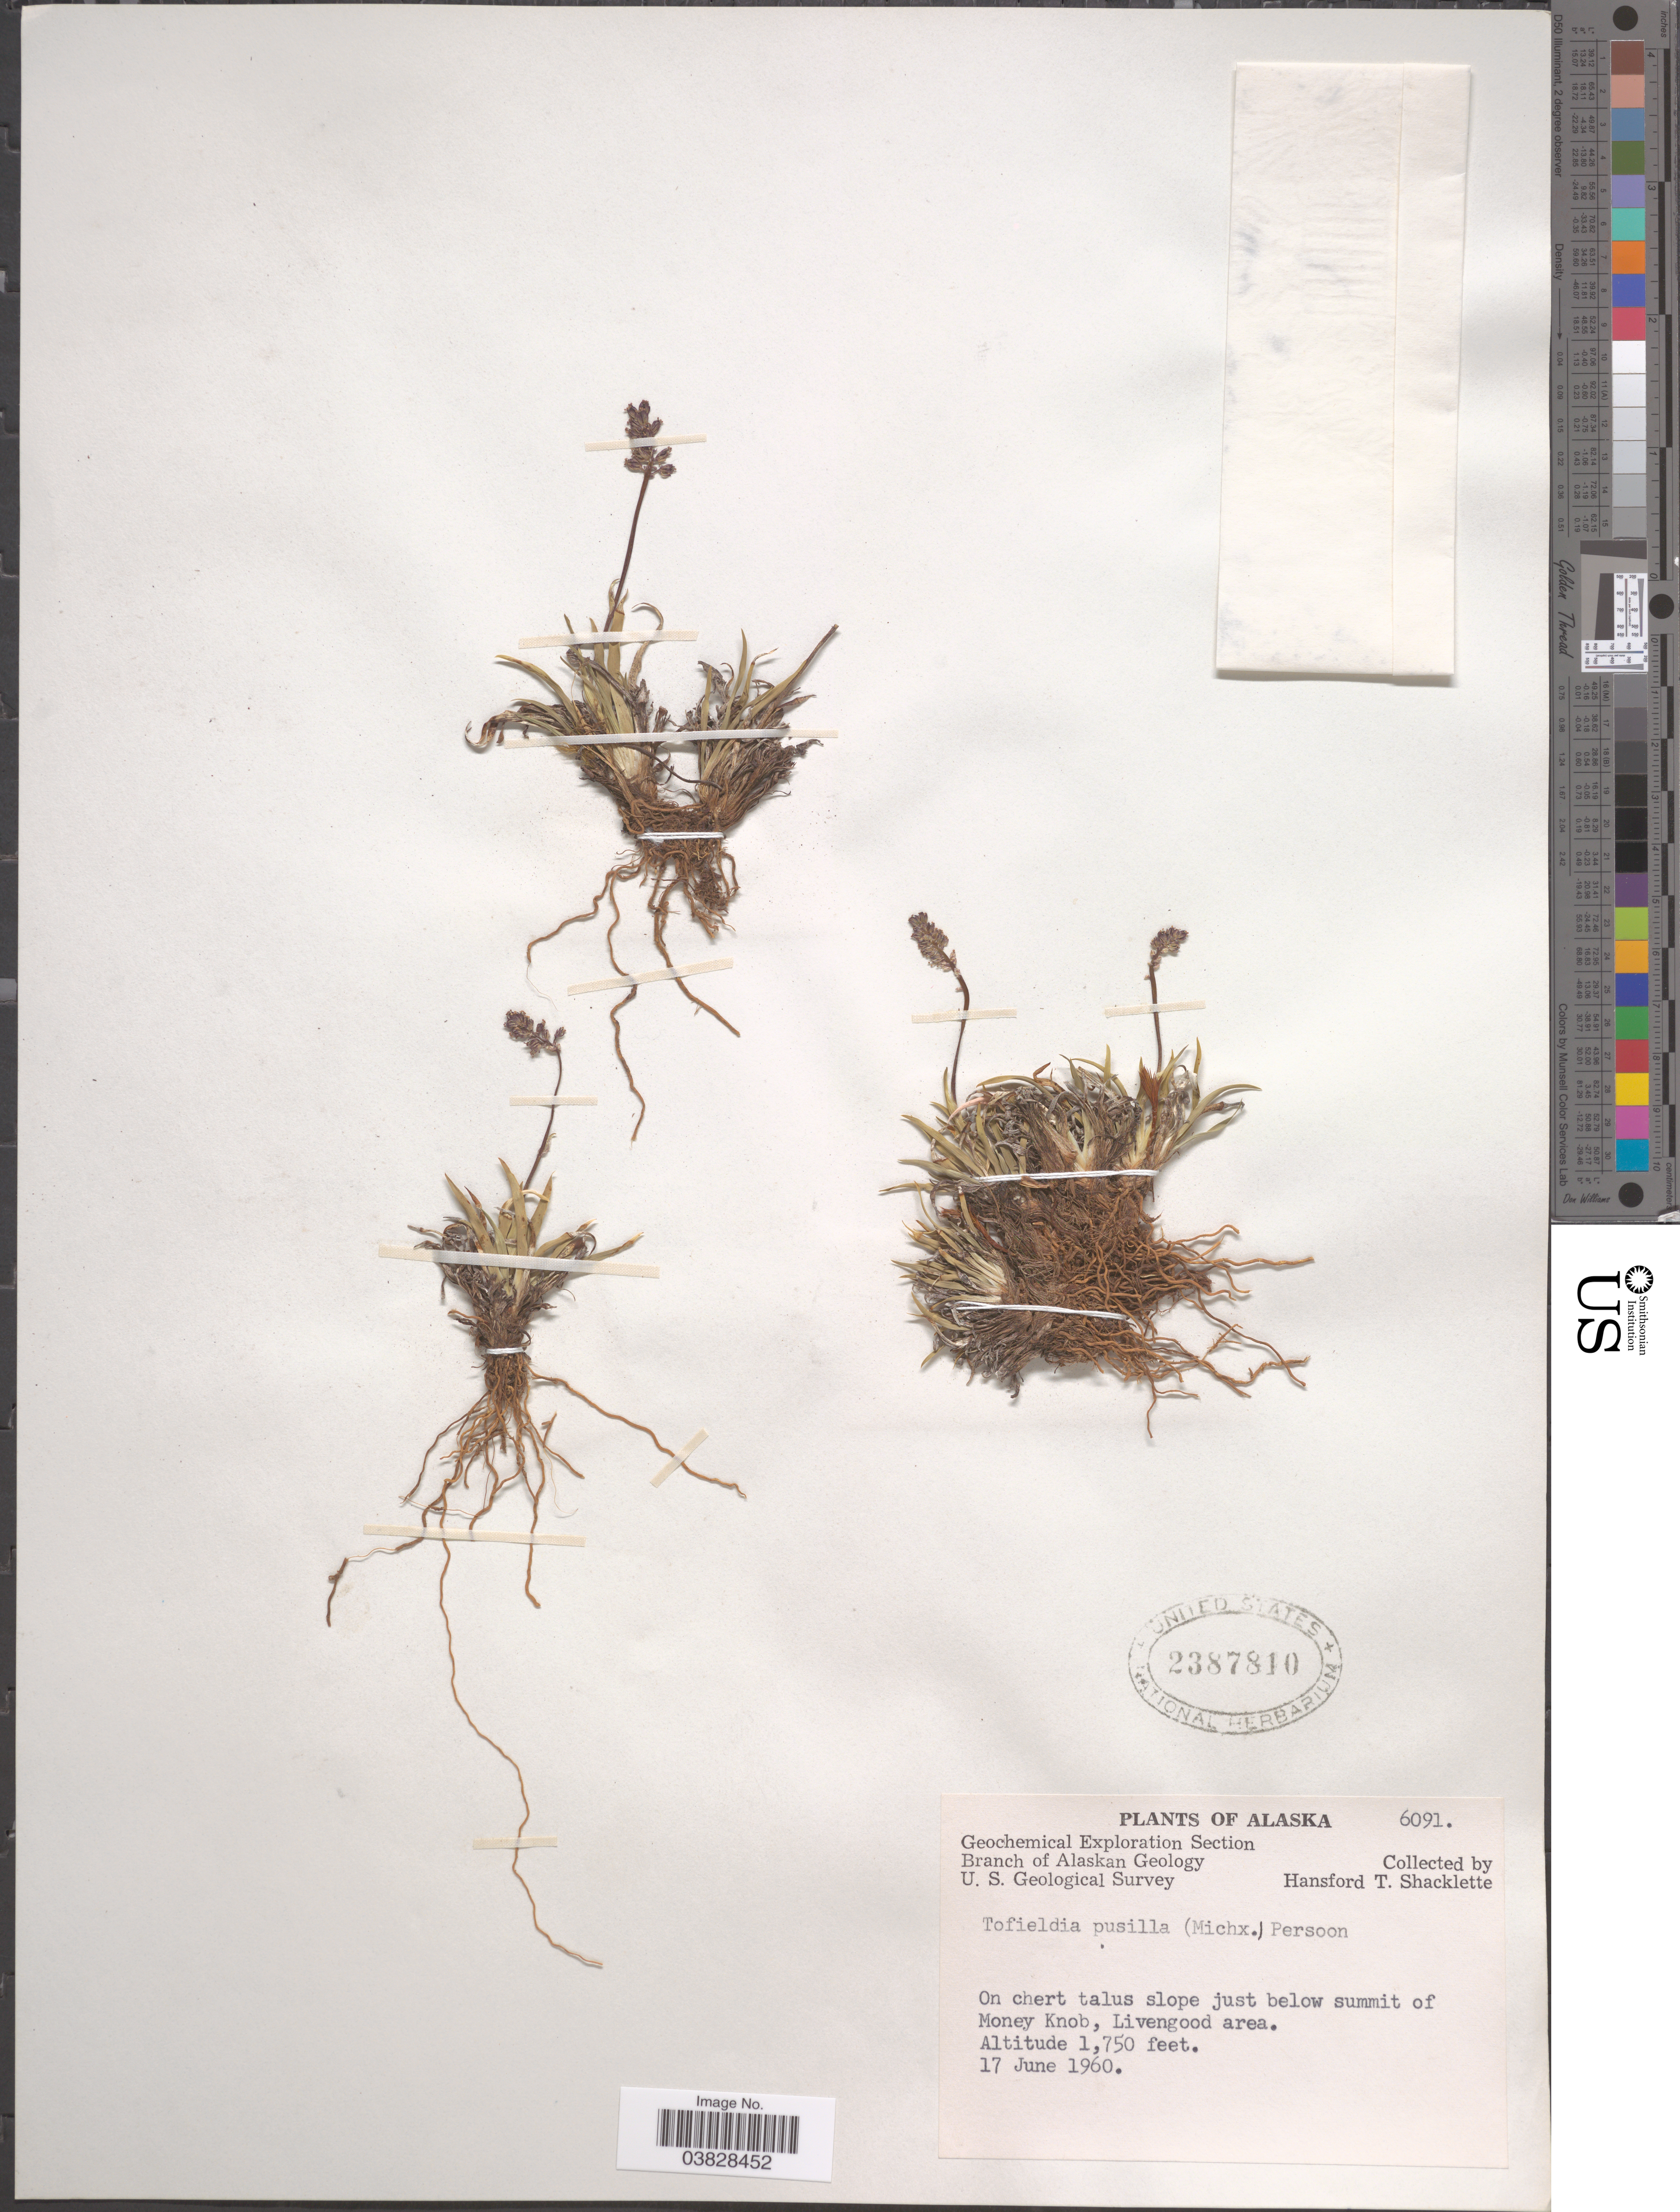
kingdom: Plantae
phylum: Tracheophyta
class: Liliopsida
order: Alismatales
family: Tofieldiaceae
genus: Tofieldia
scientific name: Tofieldia pusilla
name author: (Michx.) Pers.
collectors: H. Shacklette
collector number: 6091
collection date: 1960-06-17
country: United States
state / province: Alaska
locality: Just below summit of Money Knob, Livengood area.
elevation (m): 533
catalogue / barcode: US 2387810